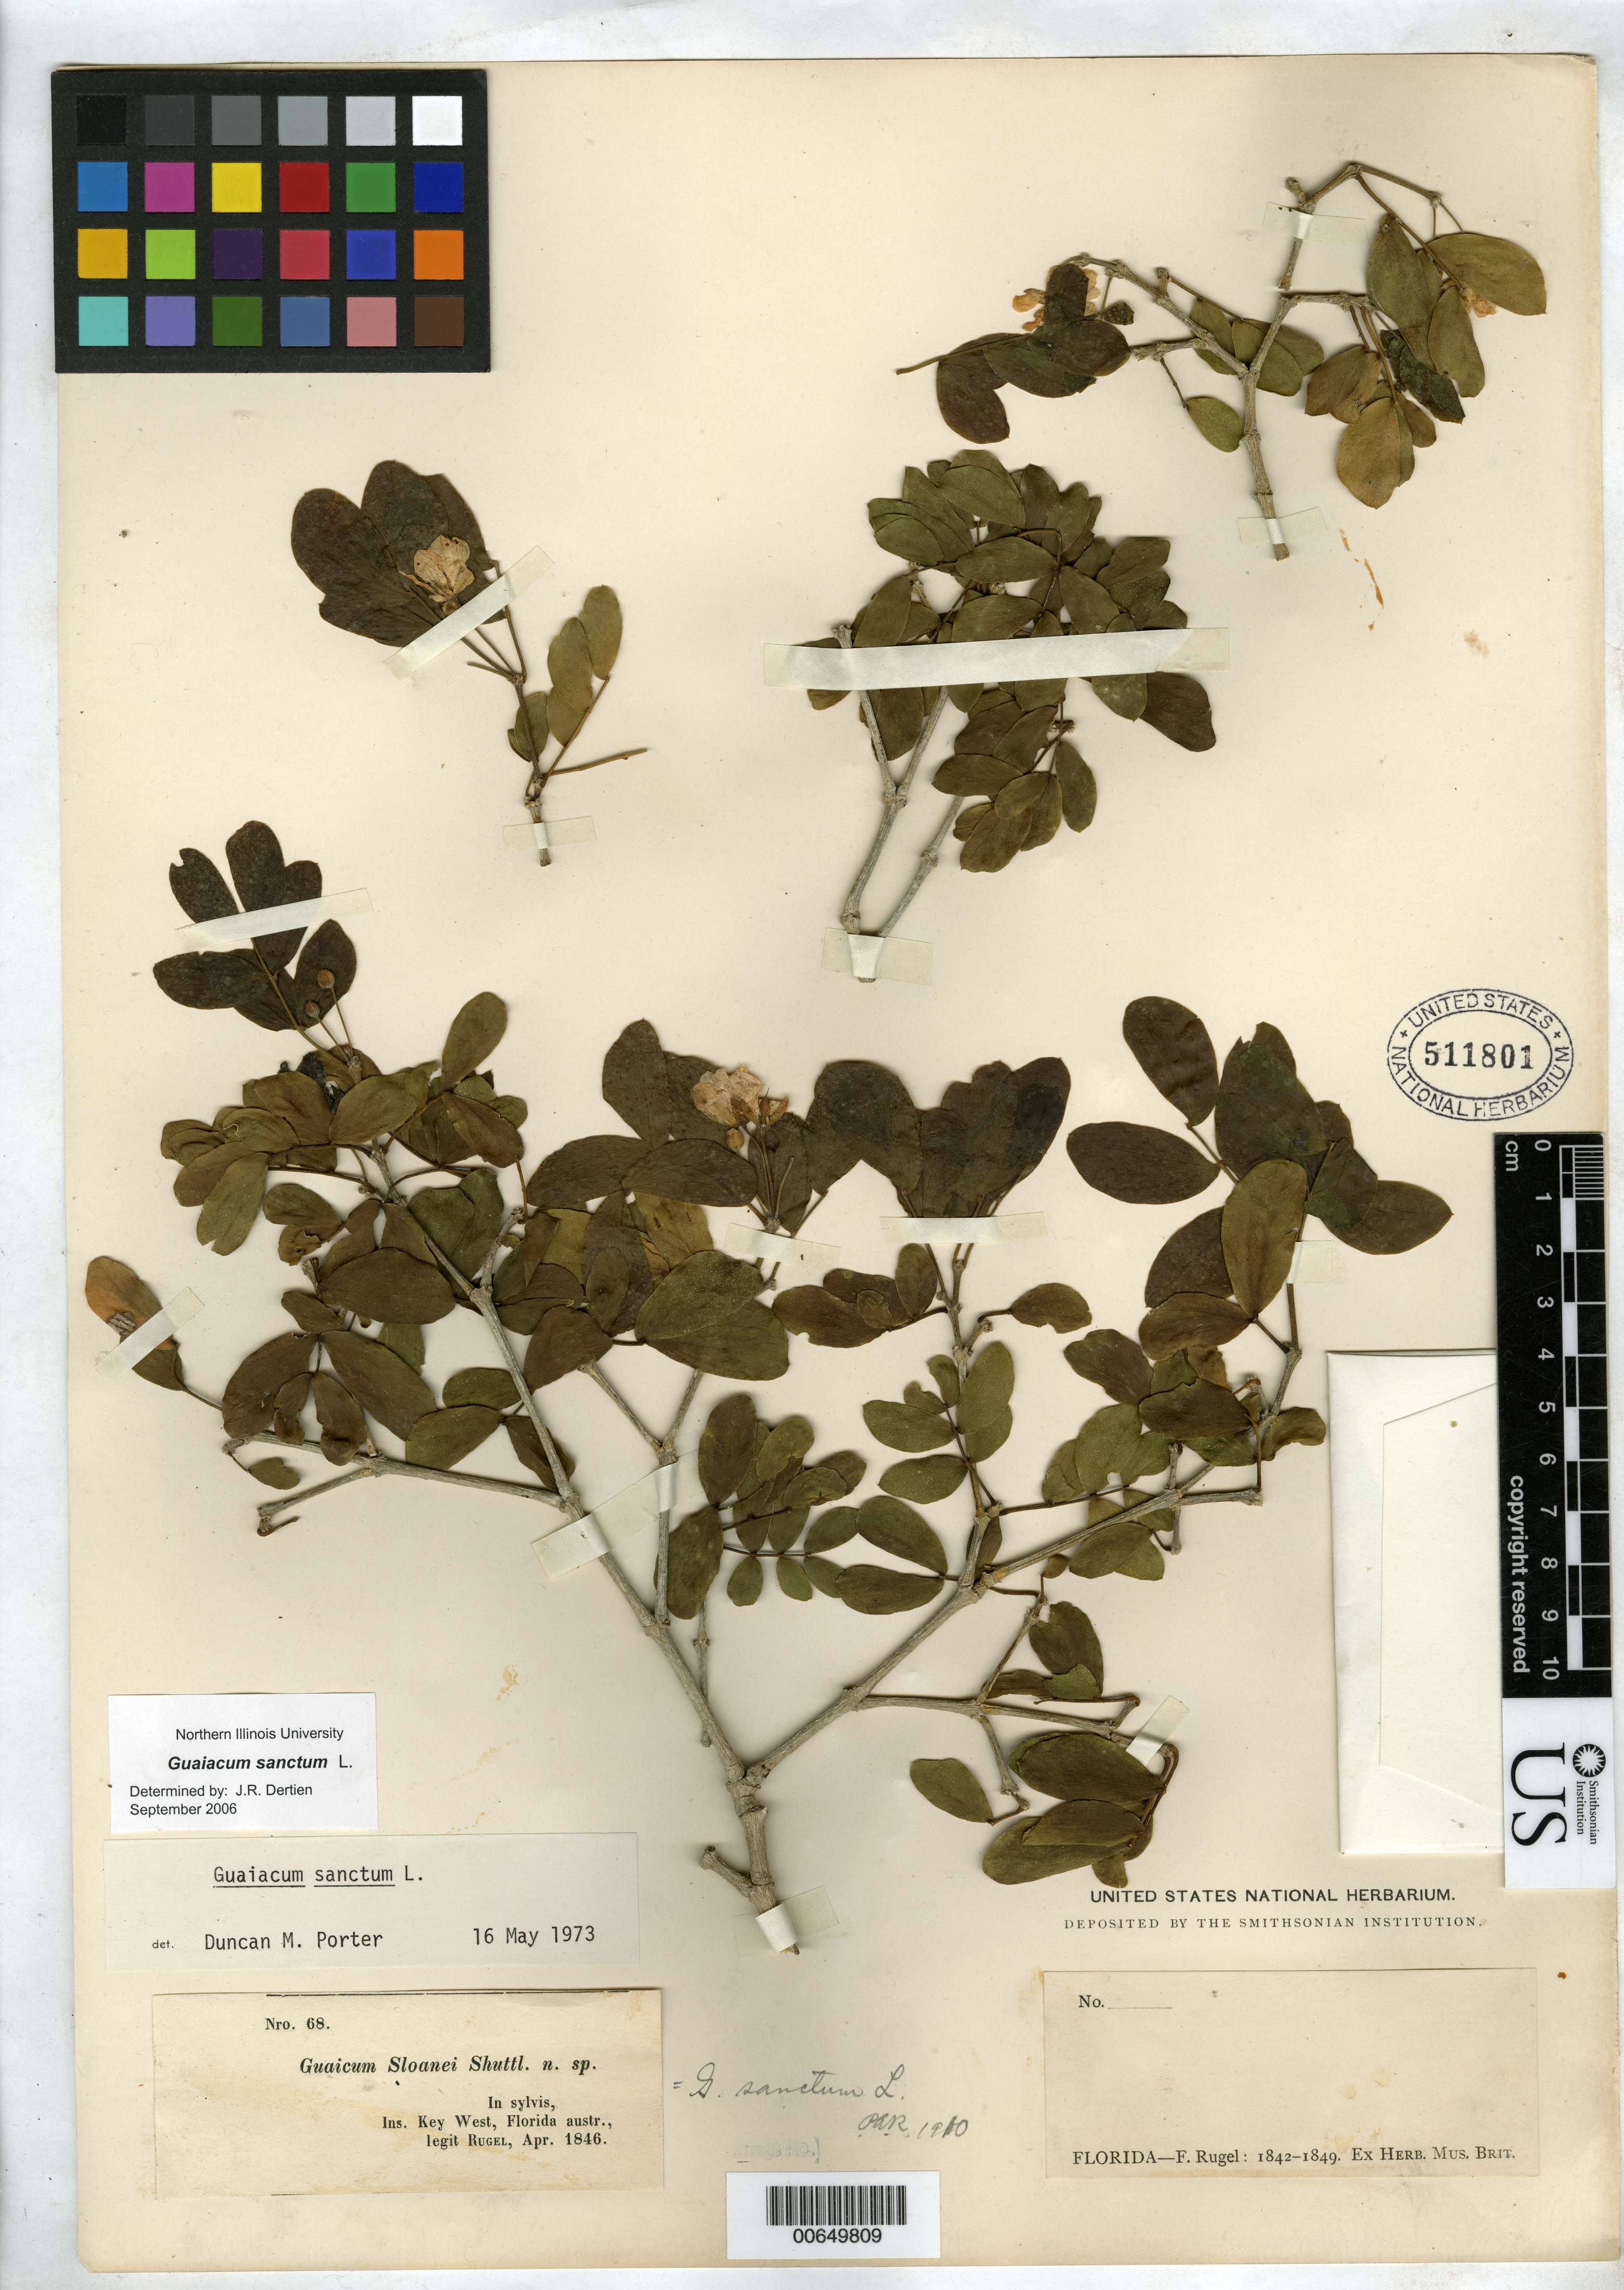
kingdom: Plantae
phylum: Tracheophyta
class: Magnoliopsida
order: Zygophyllales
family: Zygophyllaceae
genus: Guaiacum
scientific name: Guaiacum sanctum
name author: L.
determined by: Porter, D. M.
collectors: F. Rugel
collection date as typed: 1842 to -- --- 1849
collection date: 1842/1849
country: United States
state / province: Florida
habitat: In silvis.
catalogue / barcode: US 511801